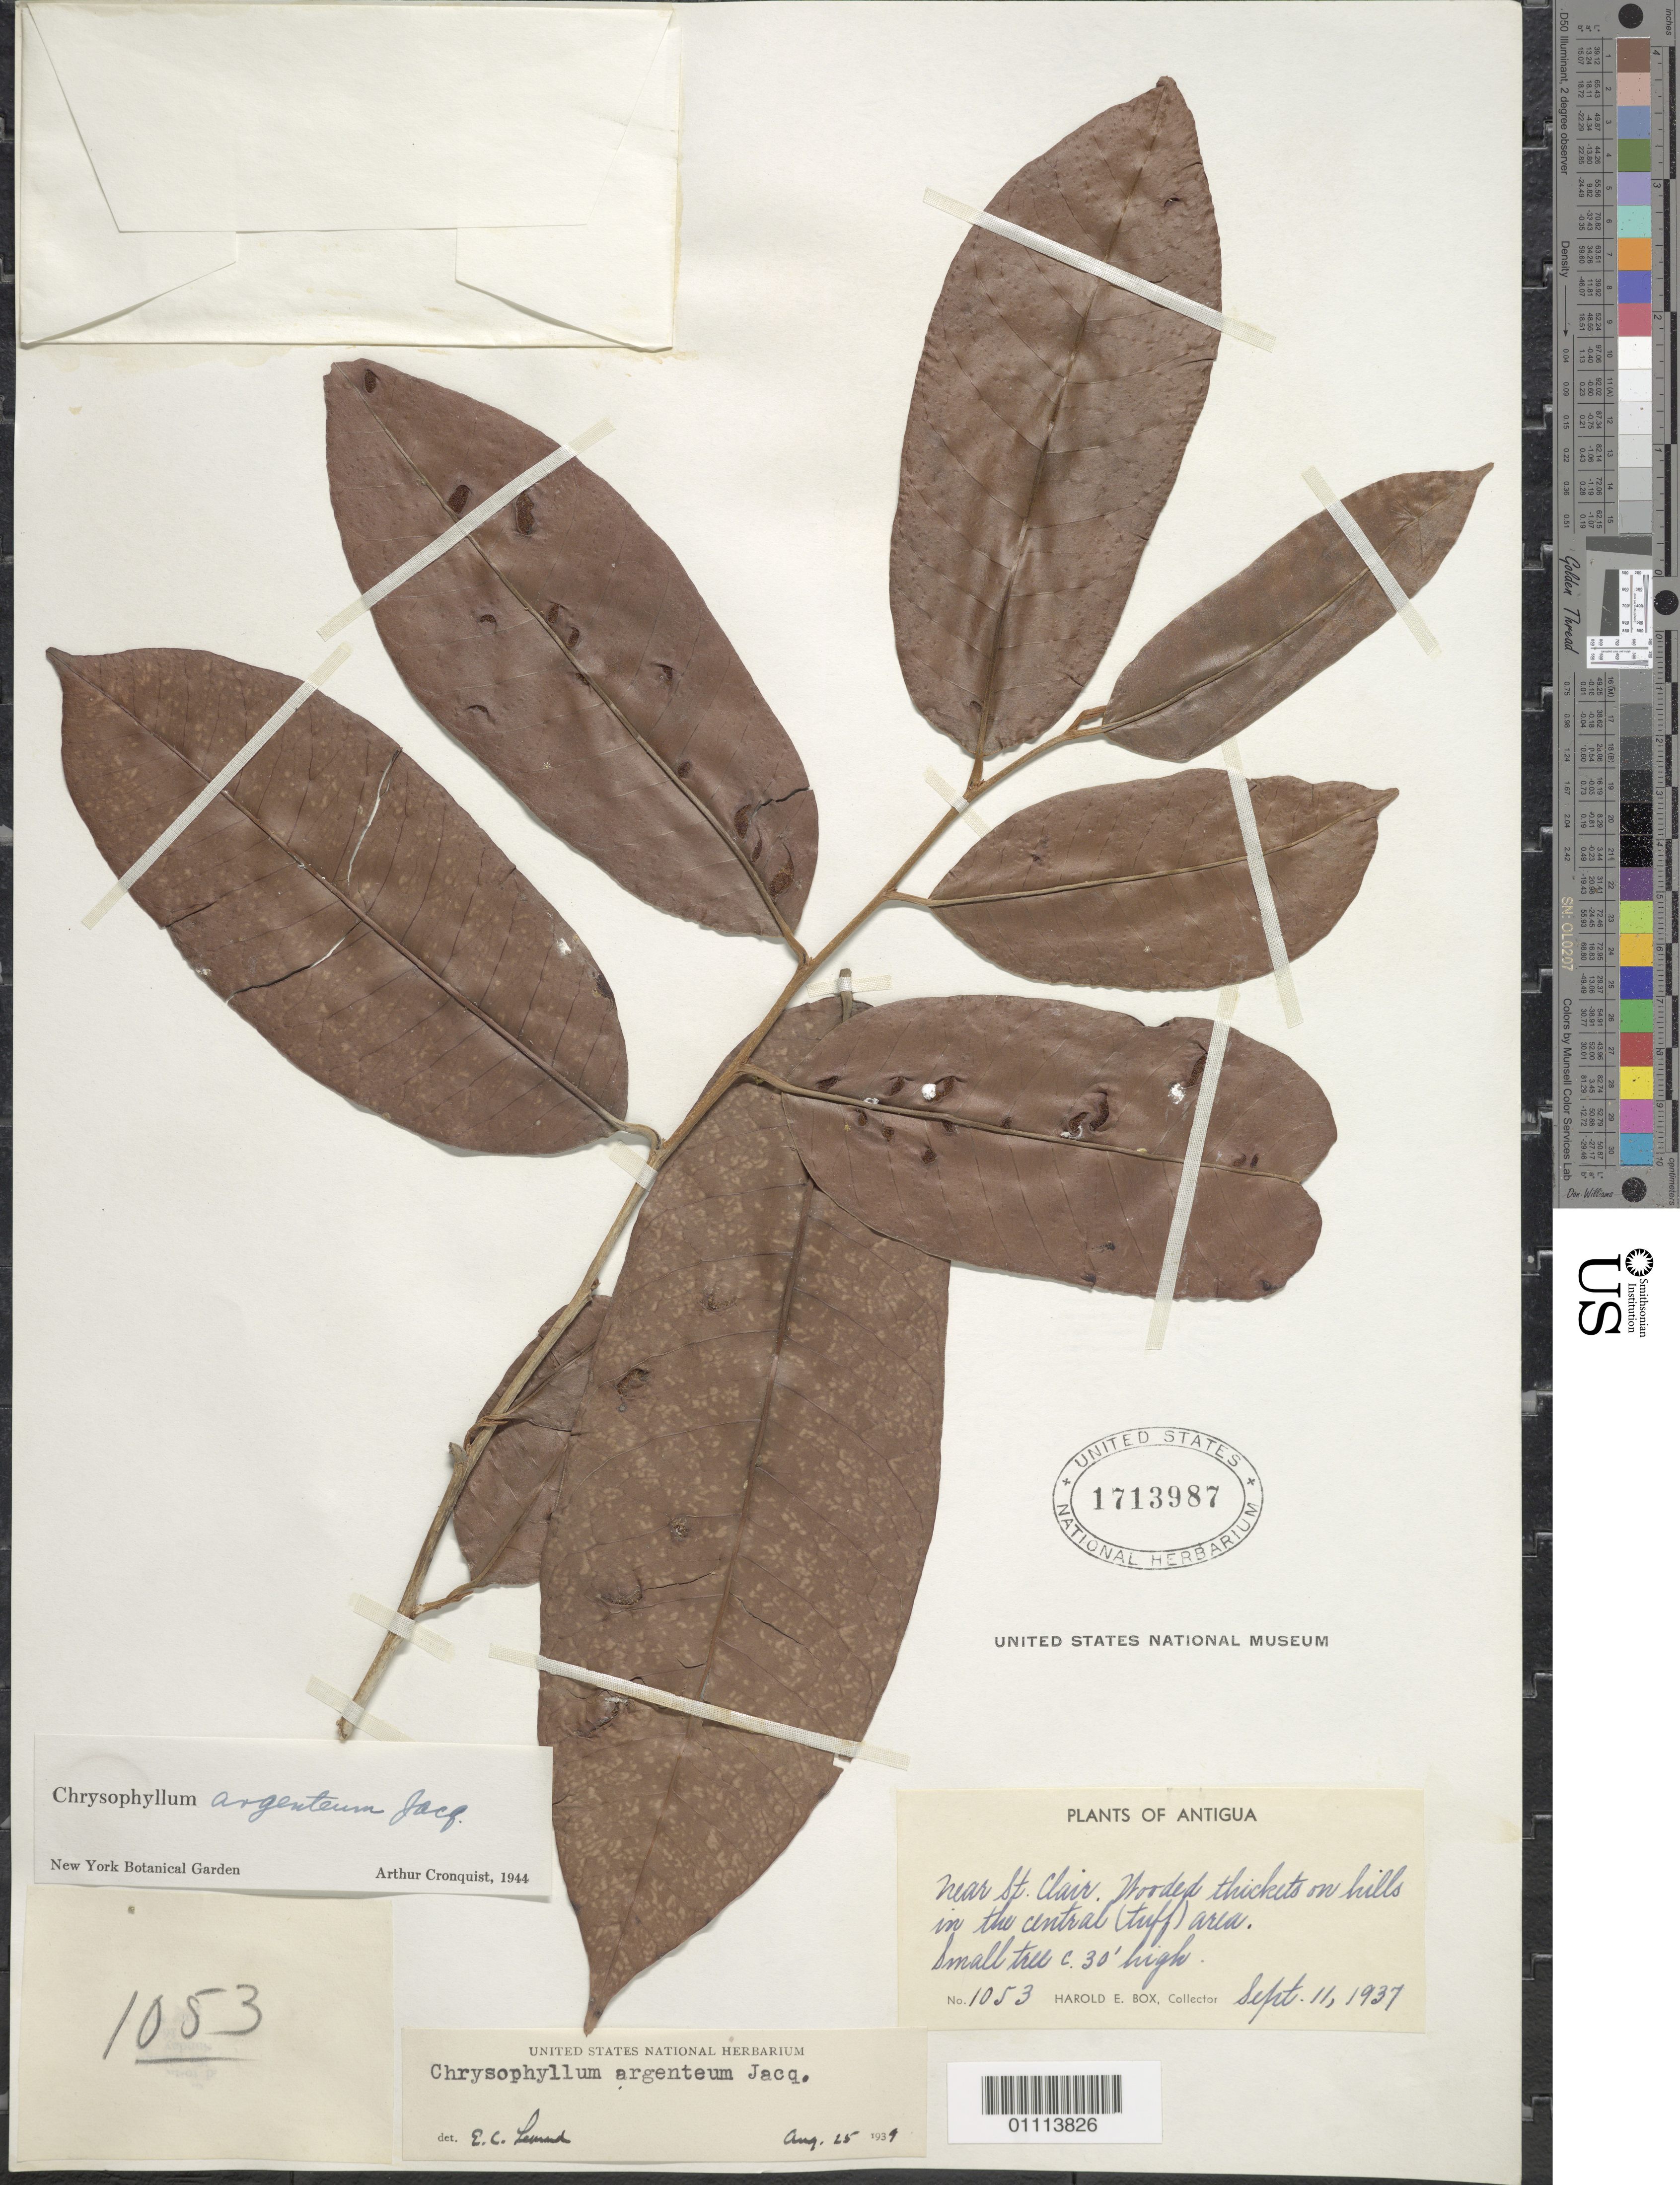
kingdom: Plantae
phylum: Tracheophyta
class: Magnoliopsida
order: Ericales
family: Sapotaceae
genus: Chrysophyllum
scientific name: Chrysophyllum argenteum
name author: Jacq.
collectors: H. E. Box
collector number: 1053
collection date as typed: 11 Sep 1937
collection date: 1937-09-11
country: Antigua and Barbuda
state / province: Saint John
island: Antigua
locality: near St. Clair. Wooded thickets on hills in the central (tuff) area.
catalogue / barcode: US 1713987